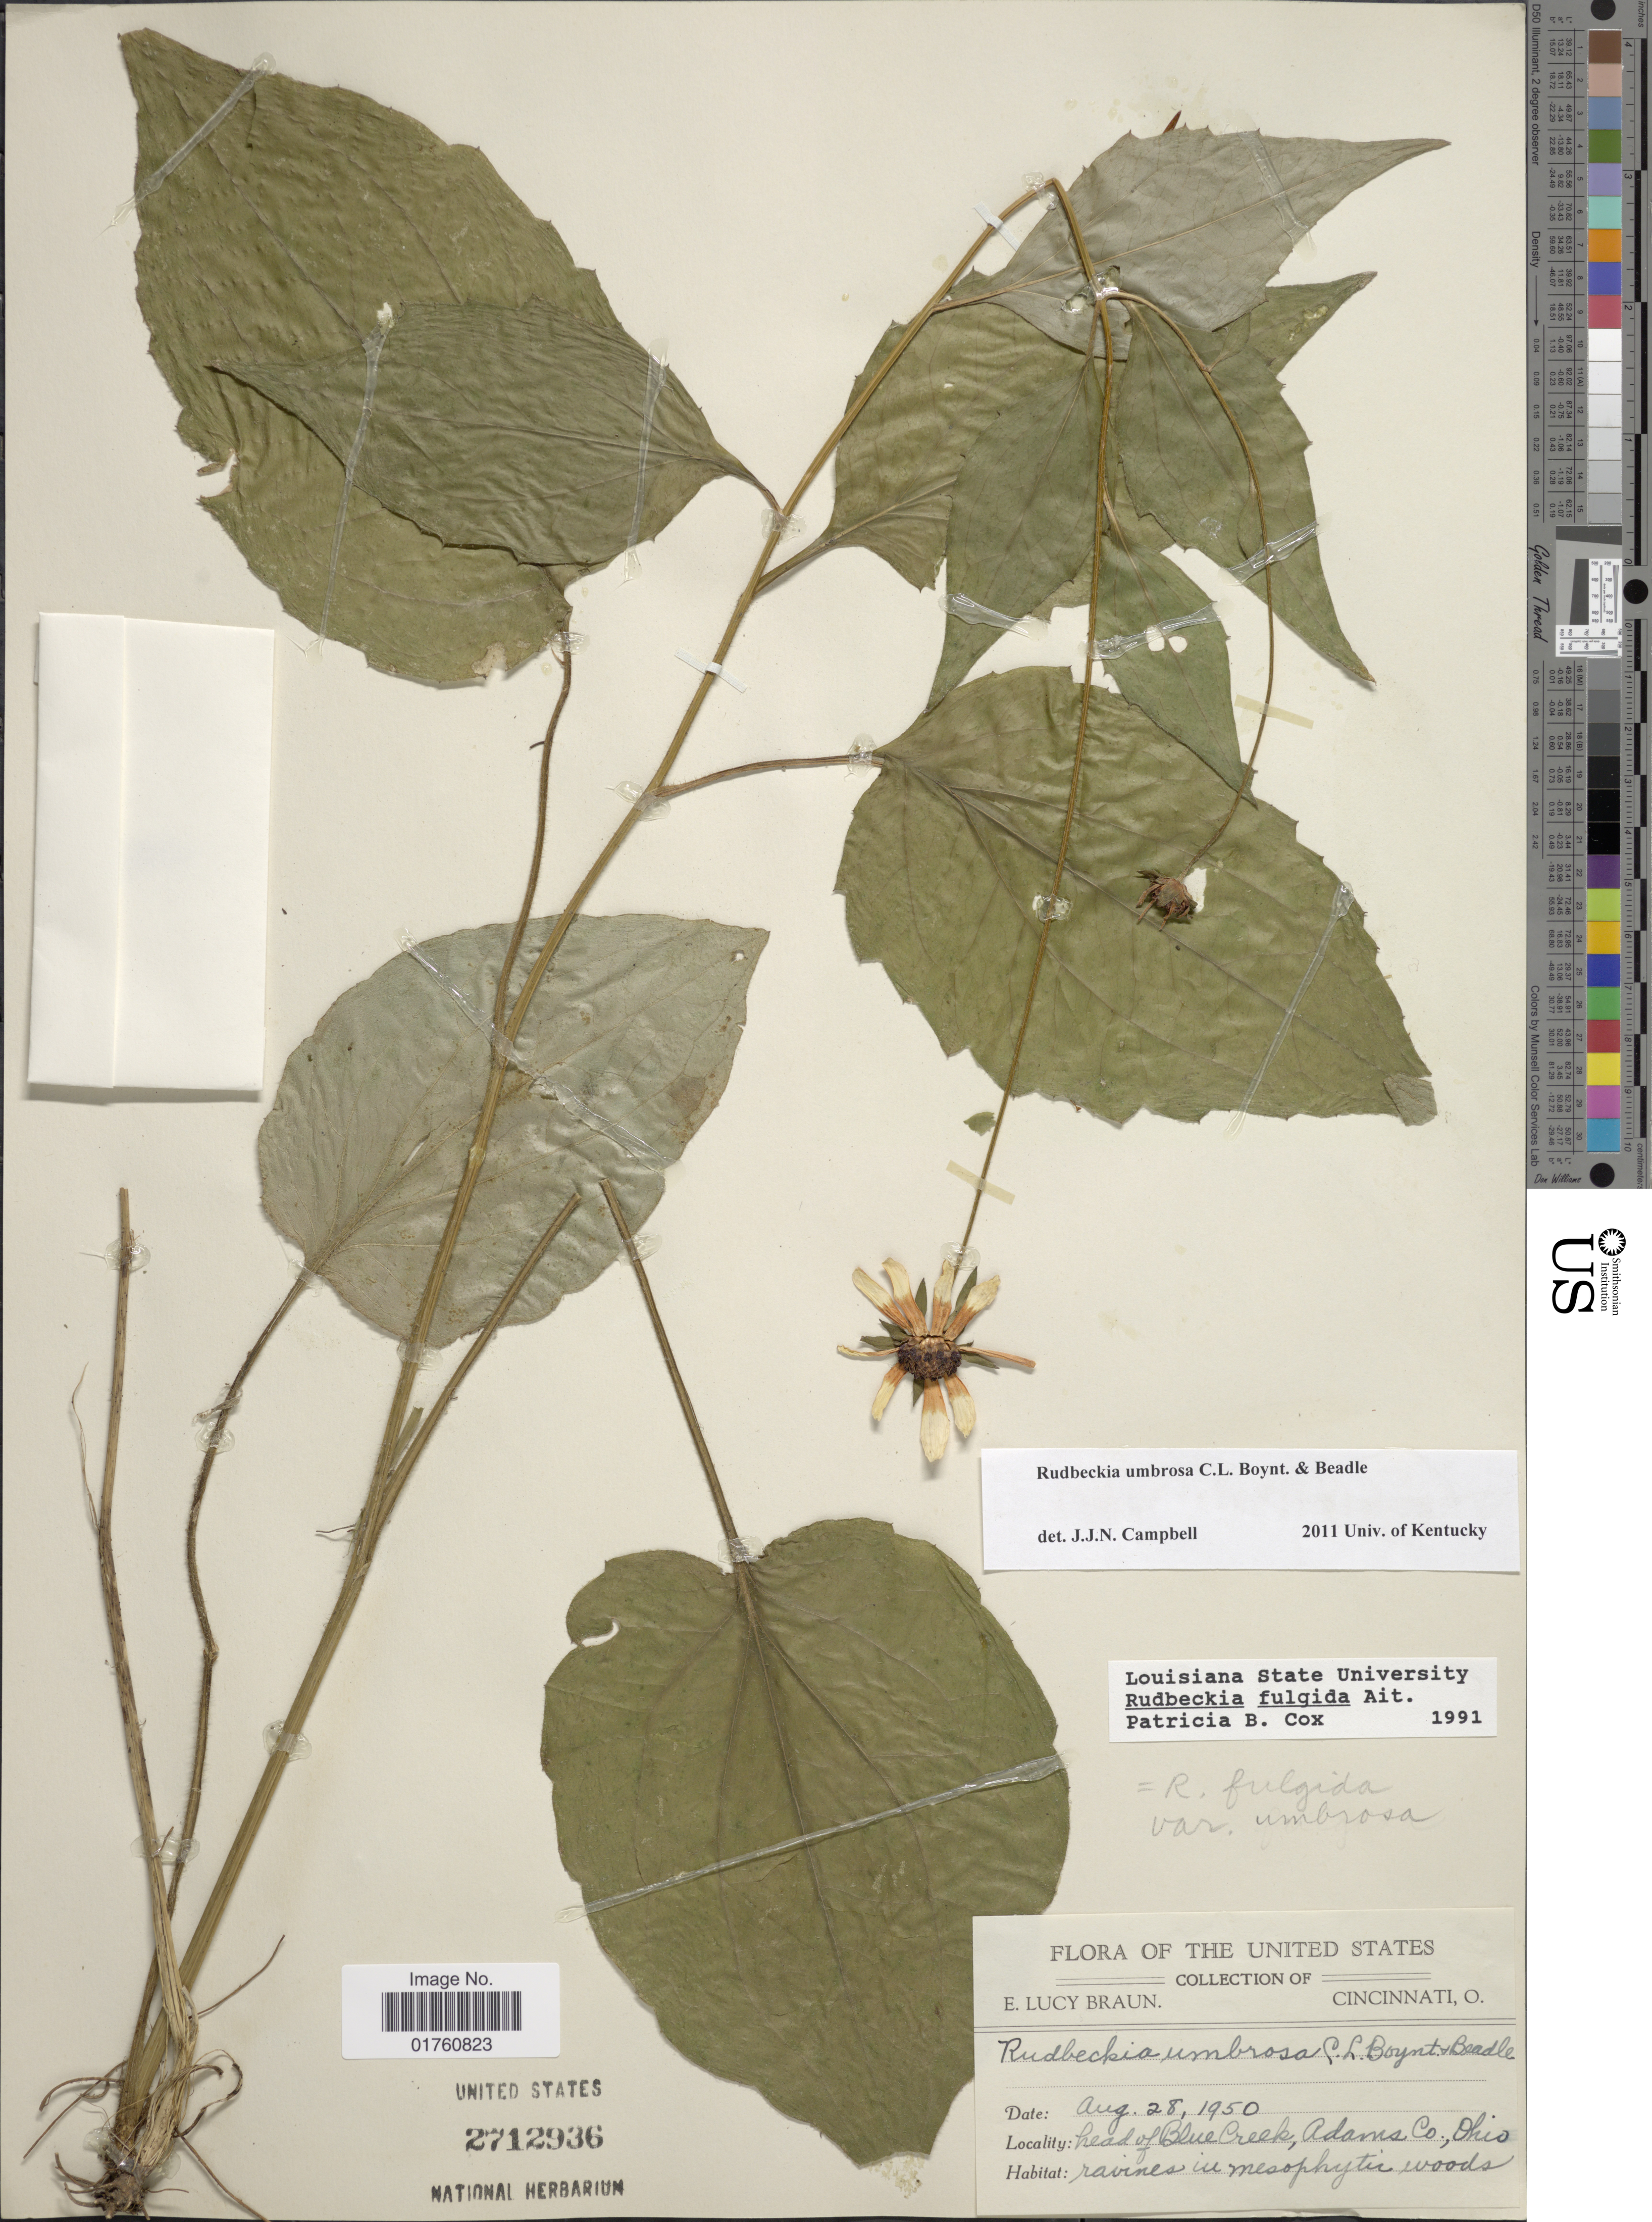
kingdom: Plantae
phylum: Tracheophyta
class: Magnoliopsida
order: Asterales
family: Asteraceae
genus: Rudbeckia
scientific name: Rudbeckia fulgida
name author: Aiton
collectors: E. L. Braun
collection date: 1950-08-28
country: United States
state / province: Ohio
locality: Head of Blue Creek, dams Co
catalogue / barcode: US 2712936